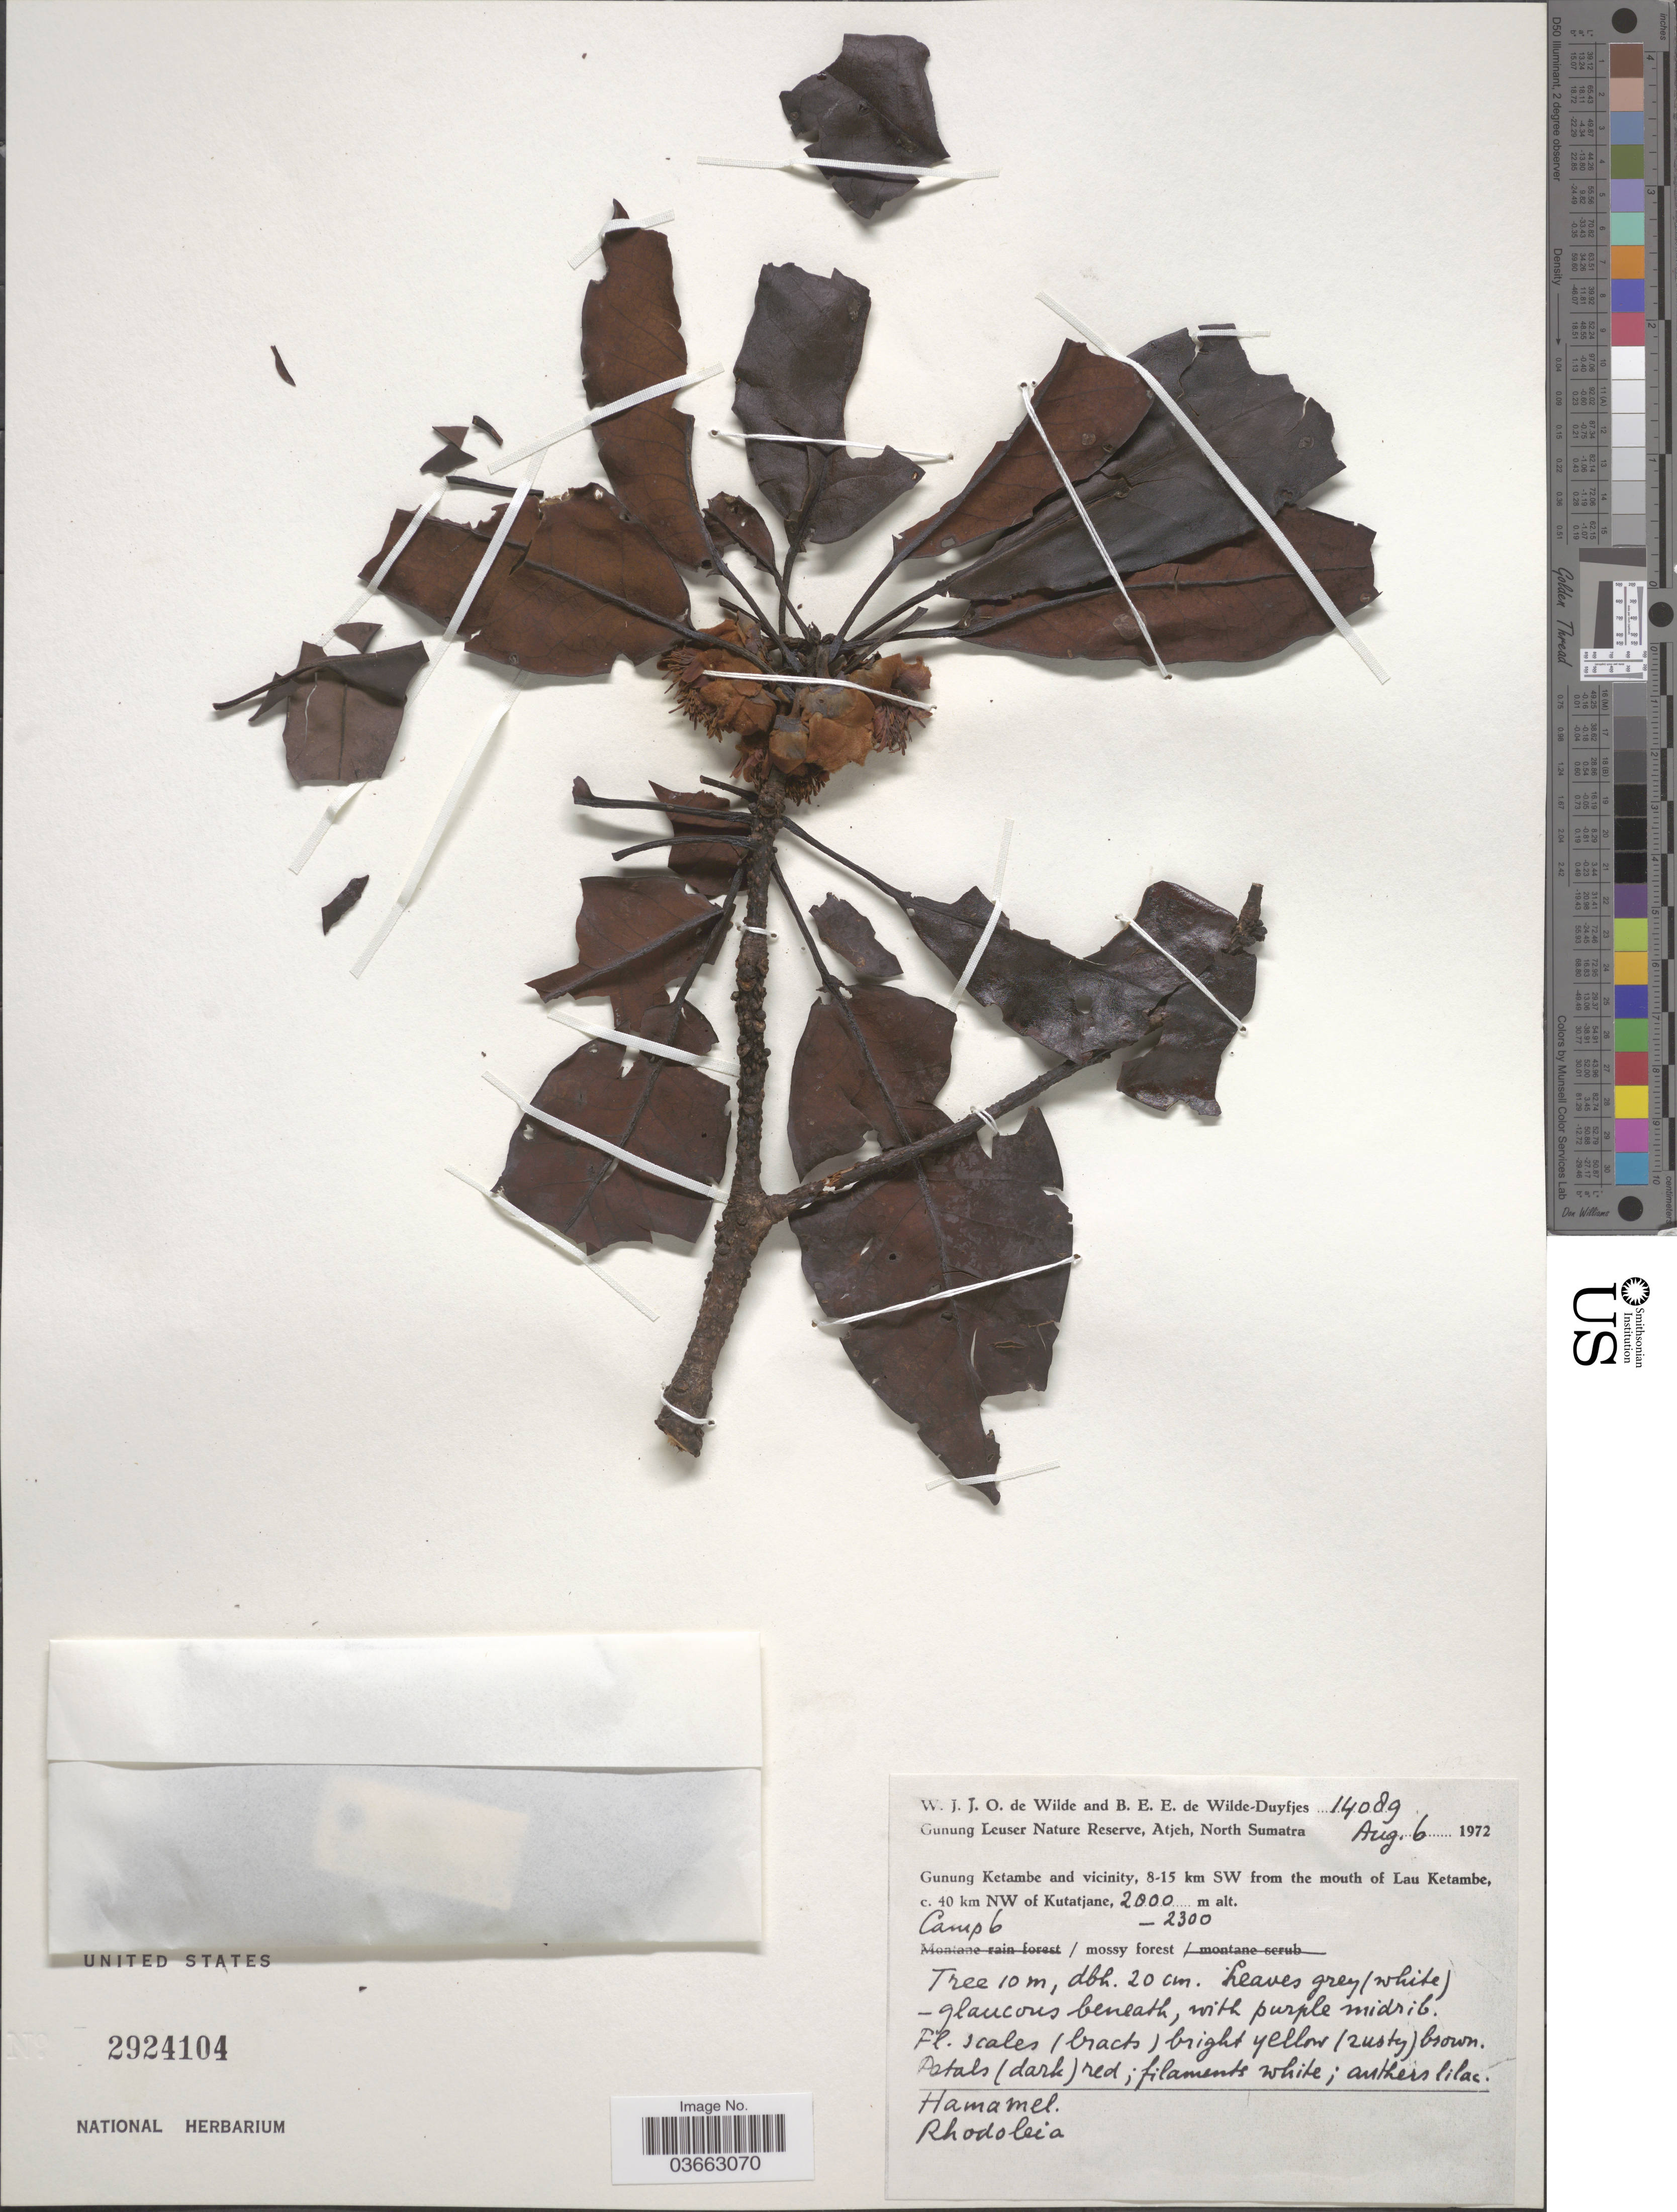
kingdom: Plantae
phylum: Tracheophyta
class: Magnoliopsida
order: Saxifragales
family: Hamamelidaceae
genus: Rhodoleia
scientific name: Rhodoleia championii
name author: Hook. f.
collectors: W. J. de Wilde & B. E. de Wilde-Duyfjes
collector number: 14089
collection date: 1972-08-06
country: Indonesia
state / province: Sumatra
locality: Gunung Leuser Nature Reserve, Atjeh, North Sumatra. Gunung Ketambe and vicinity, 8-15 km SW from the mouth of Lau Ketambe, c. 40 km NW of Kutatjane. Camp 6.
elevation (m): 2000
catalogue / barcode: US 2924104